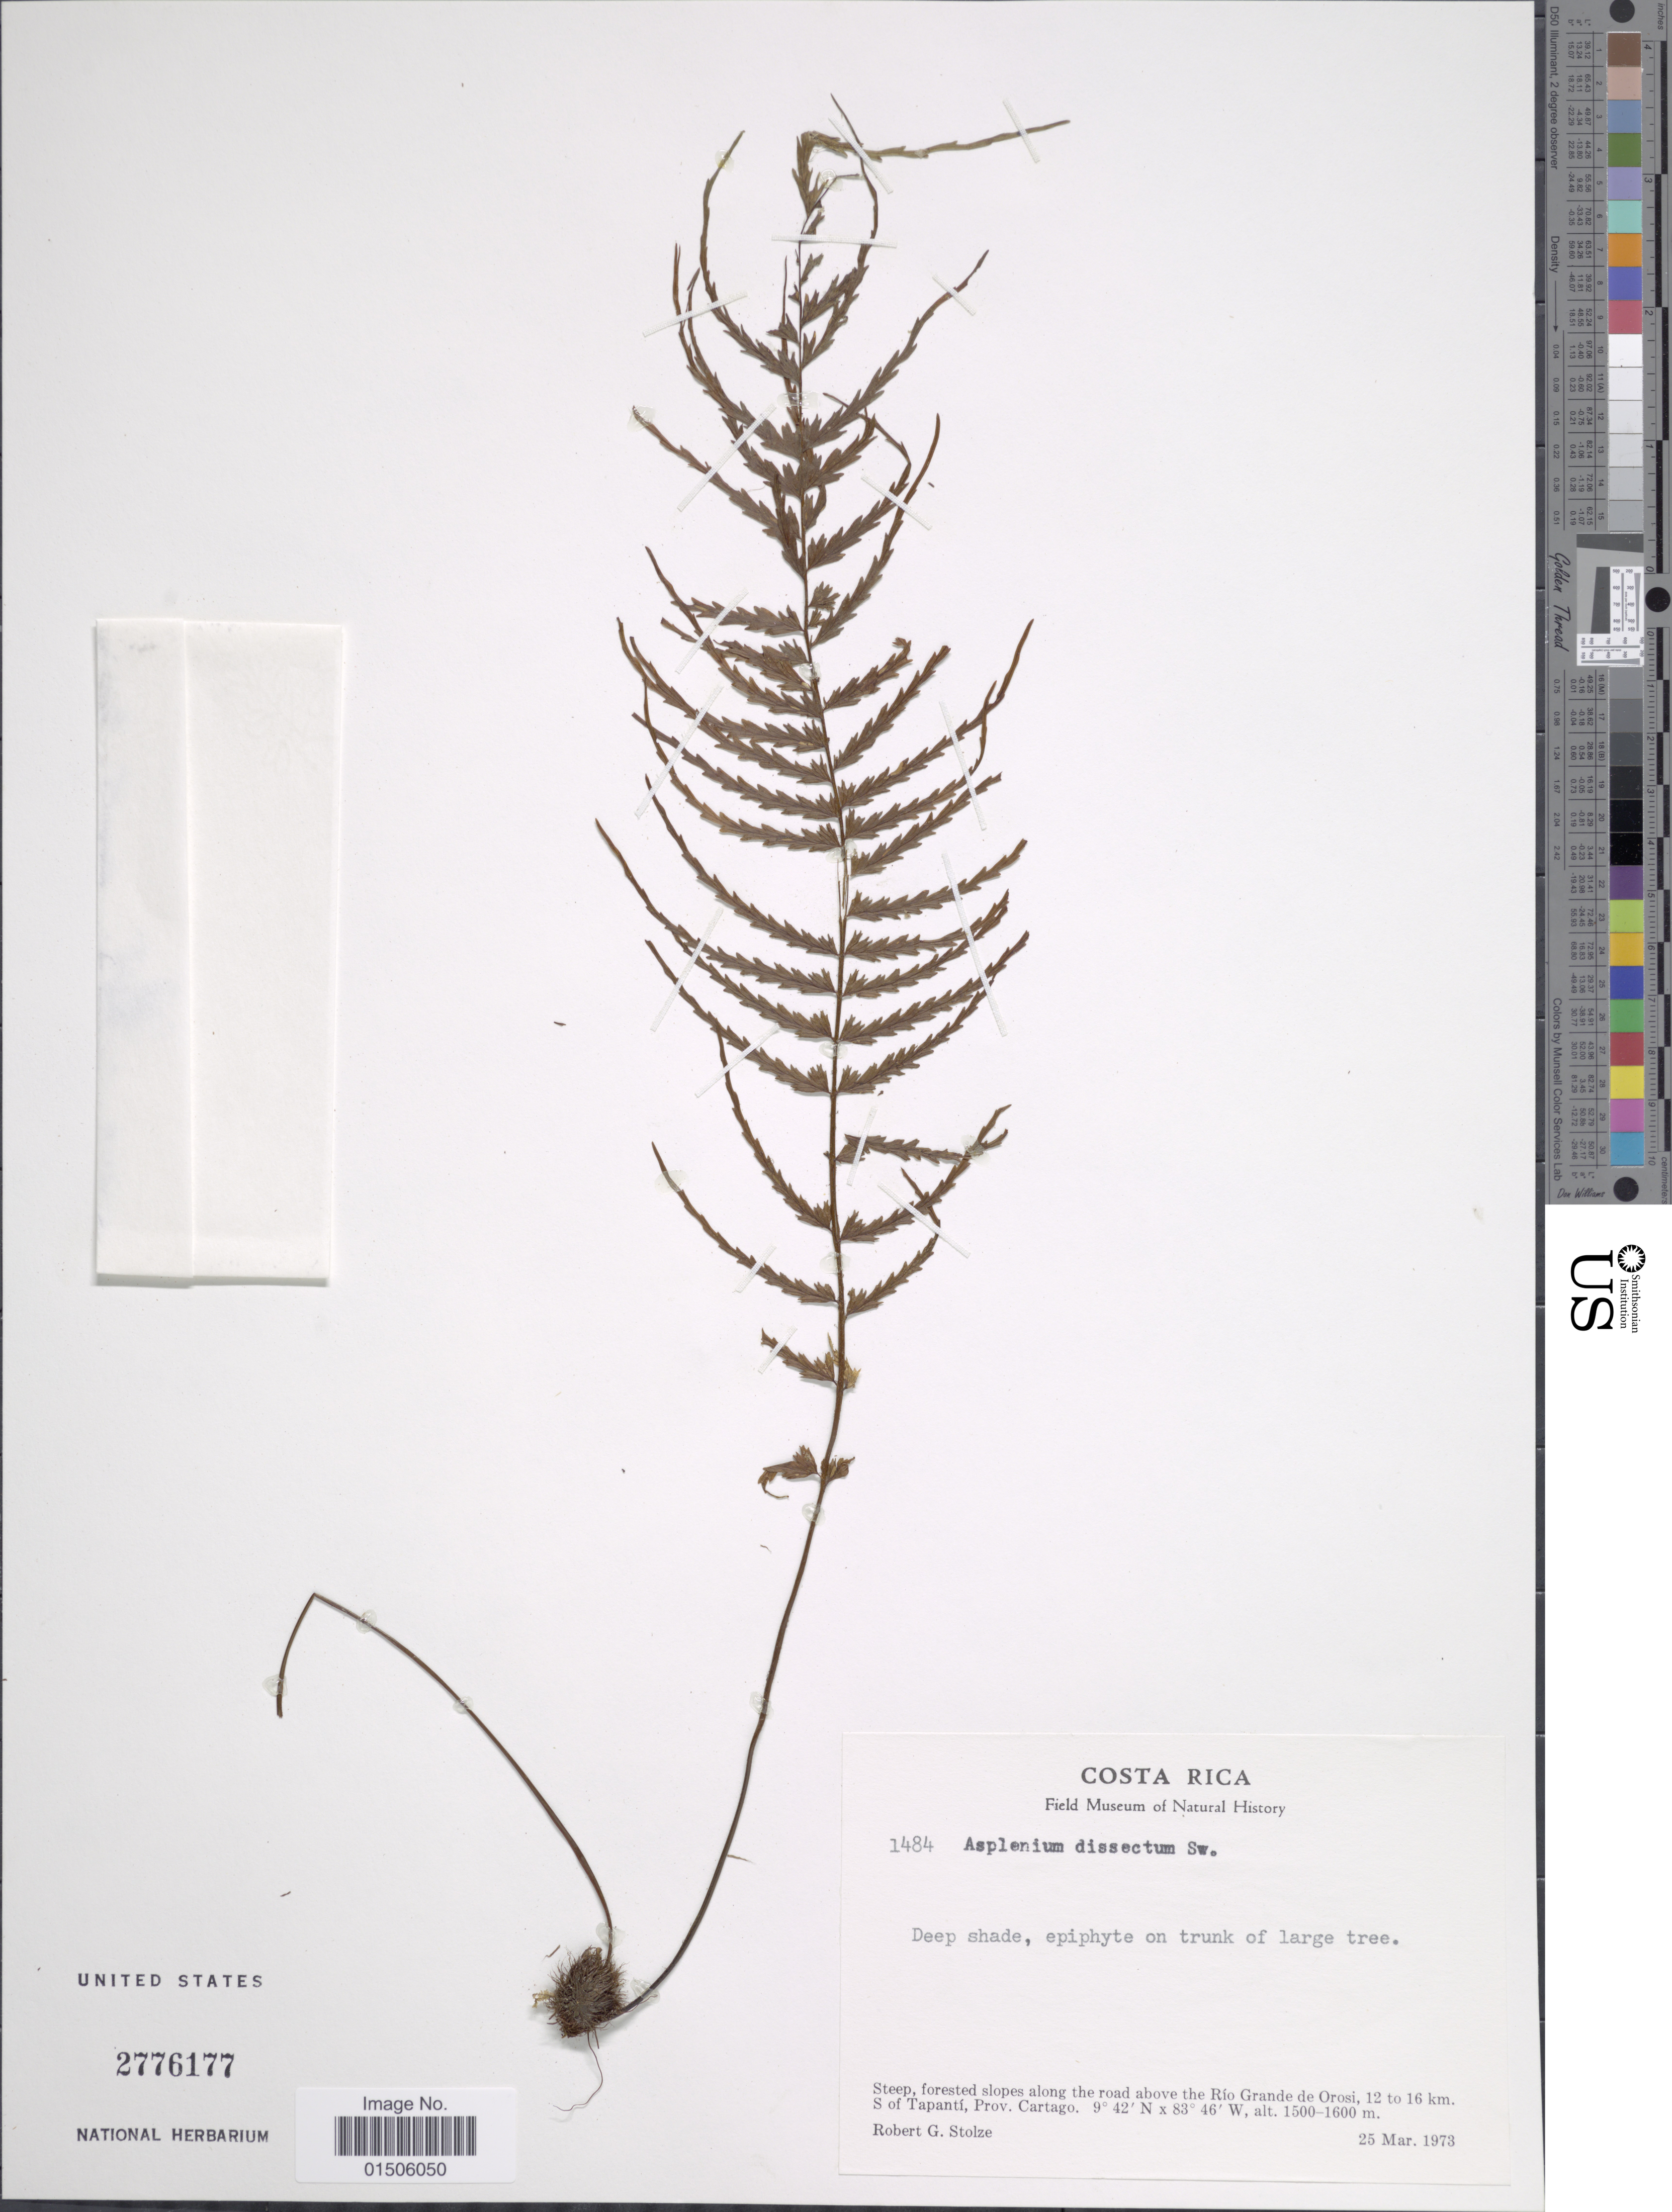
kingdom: Plantae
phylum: Tracheophyta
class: Polypodiopsida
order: Polypodiales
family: Aspleniaceae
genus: Asplenium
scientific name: Asplenium dissectum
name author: Sw.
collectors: R. G. Stolze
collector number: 1484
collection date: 1973-03-25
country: Costa Rica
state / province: Cartago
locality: Steep, forested slopes along the road above the Rio Grande de Orosi, 12 to 16 km. S of Tapanti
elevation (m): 1500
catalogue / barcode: US 2776177